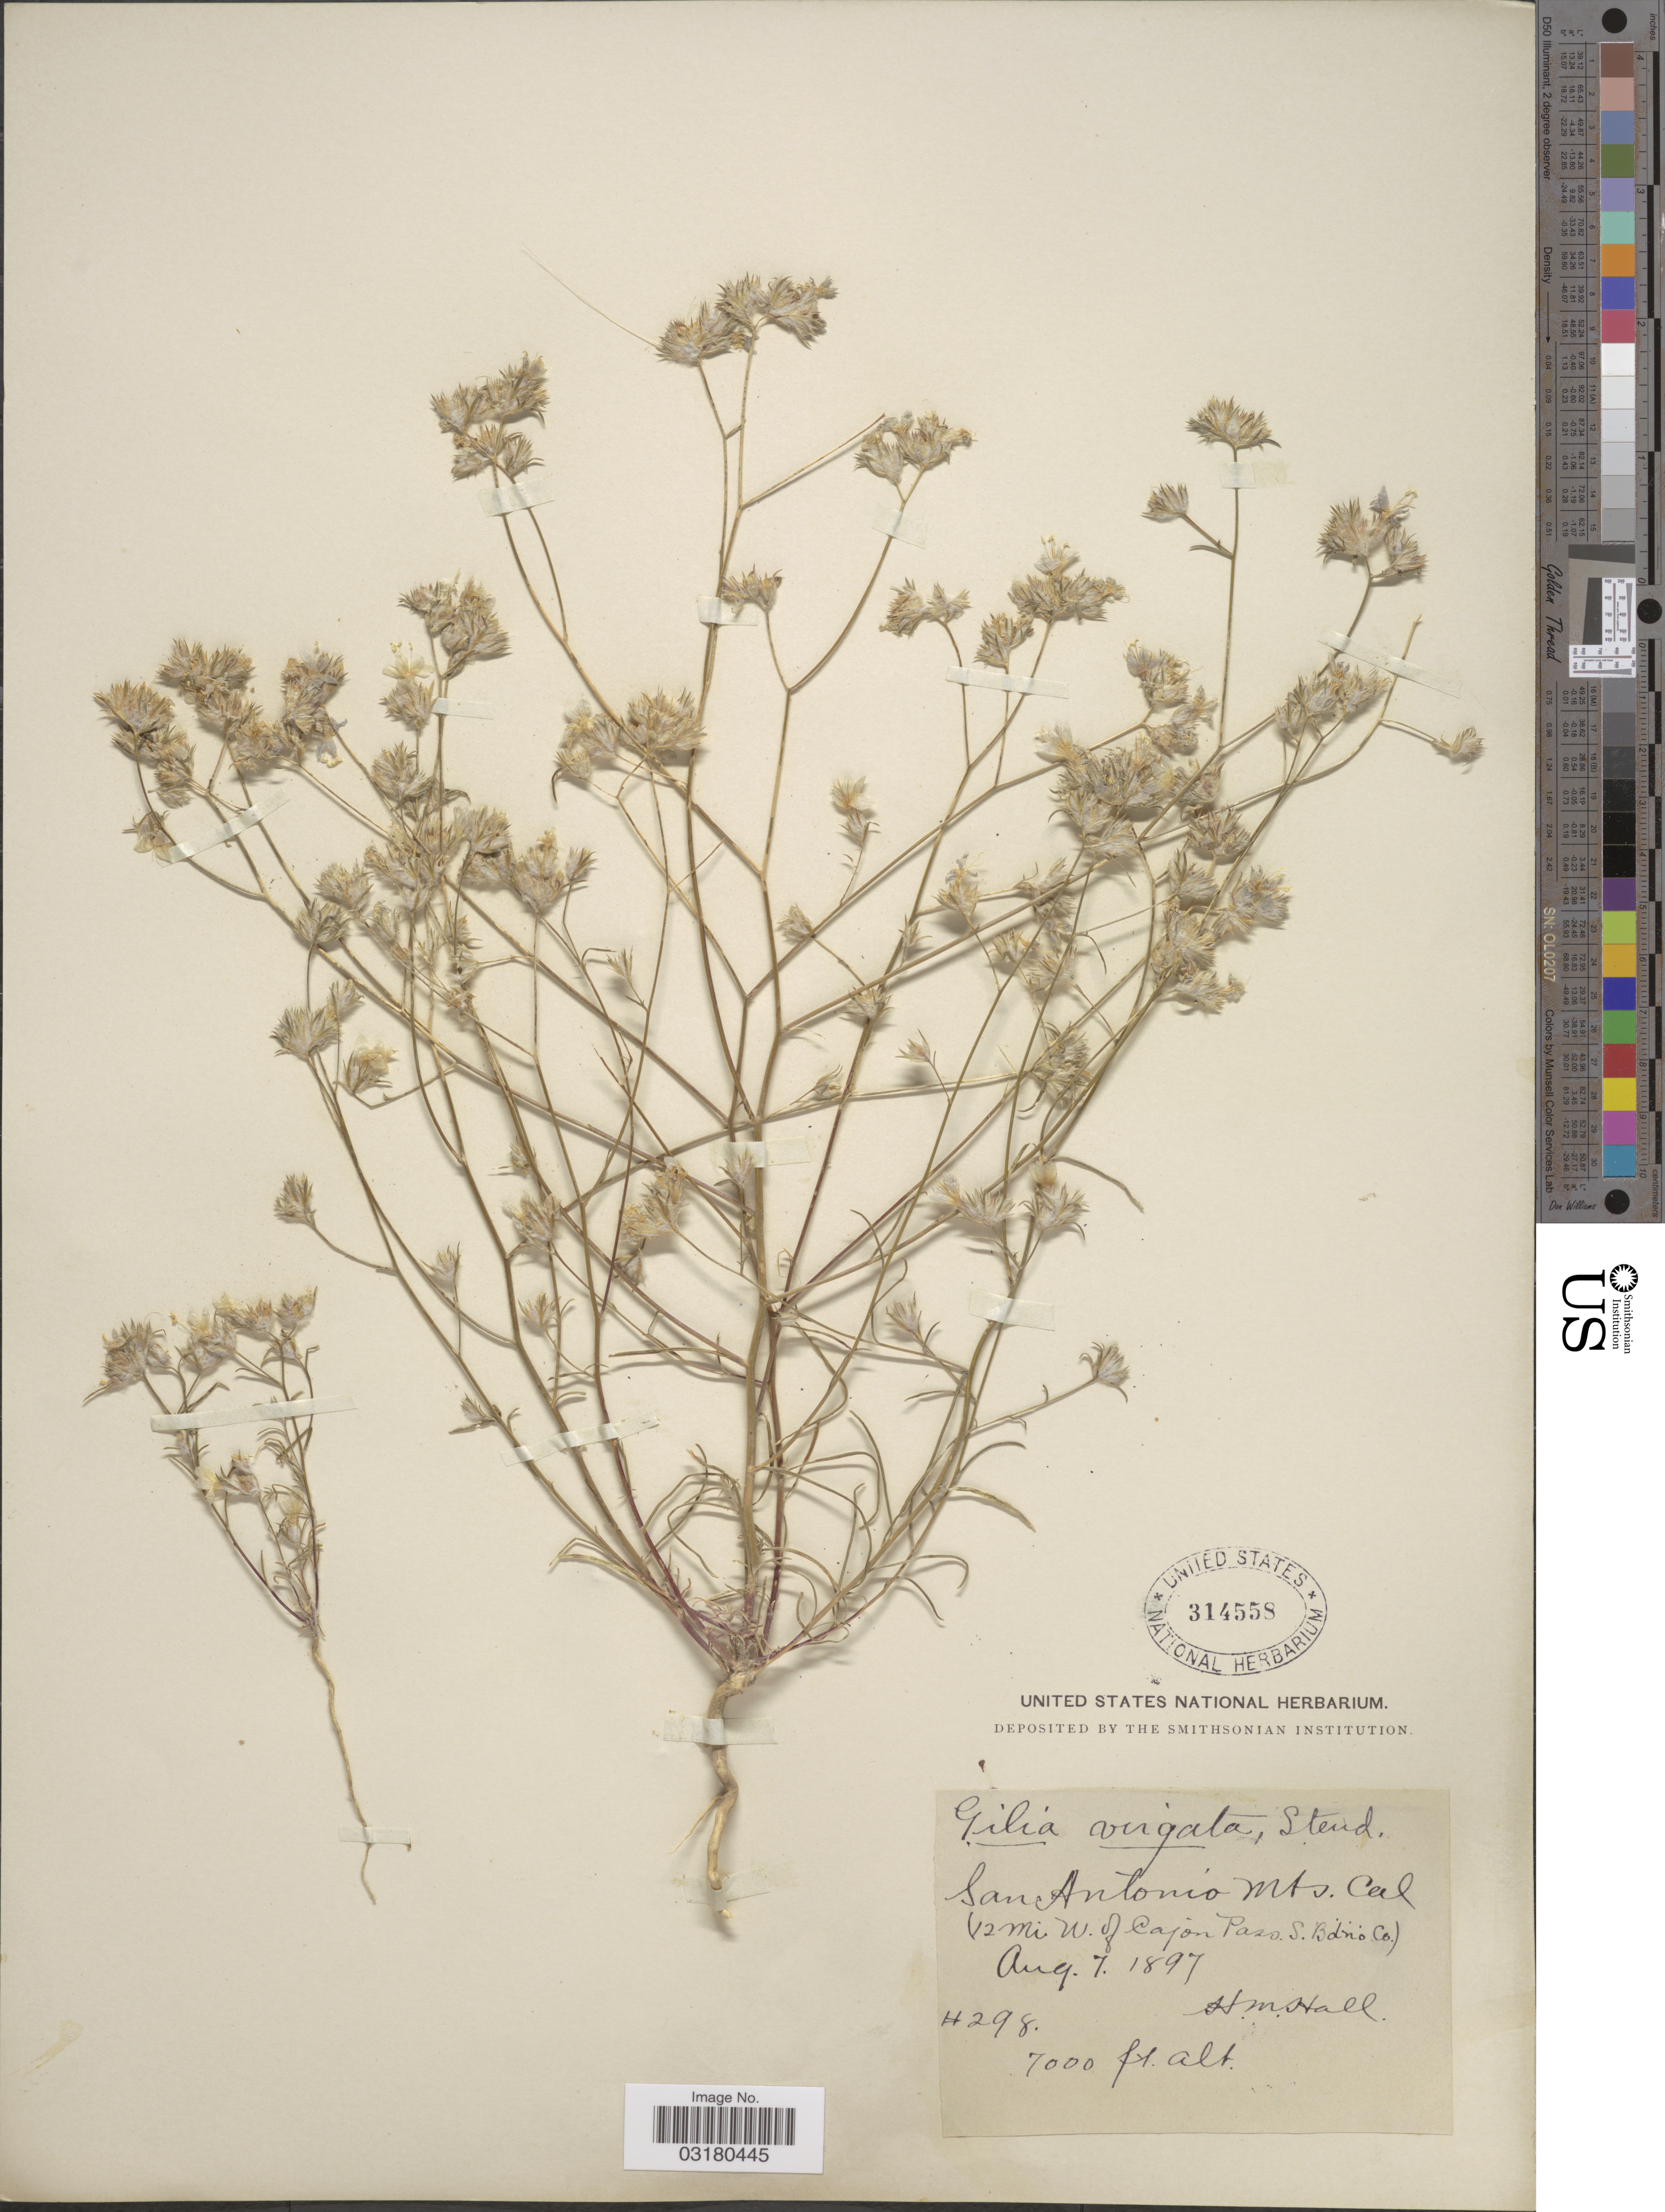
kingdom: Plantae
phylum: Tracheophyta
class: Magnoliopsida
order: Ericales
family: Polemoniaceae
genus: Eriastrum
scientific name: Eriastrum sapphirinum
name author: (Eastw.) H. Mason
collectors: H. M. Hall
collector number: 4298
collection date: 1897-08-07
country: United States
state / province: California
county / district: San Bernardino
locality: San Antonio Mts. (12 mi. W. of Cajon Pass. S. Bdno. Co.).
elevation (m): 2134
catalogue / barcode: US 314558